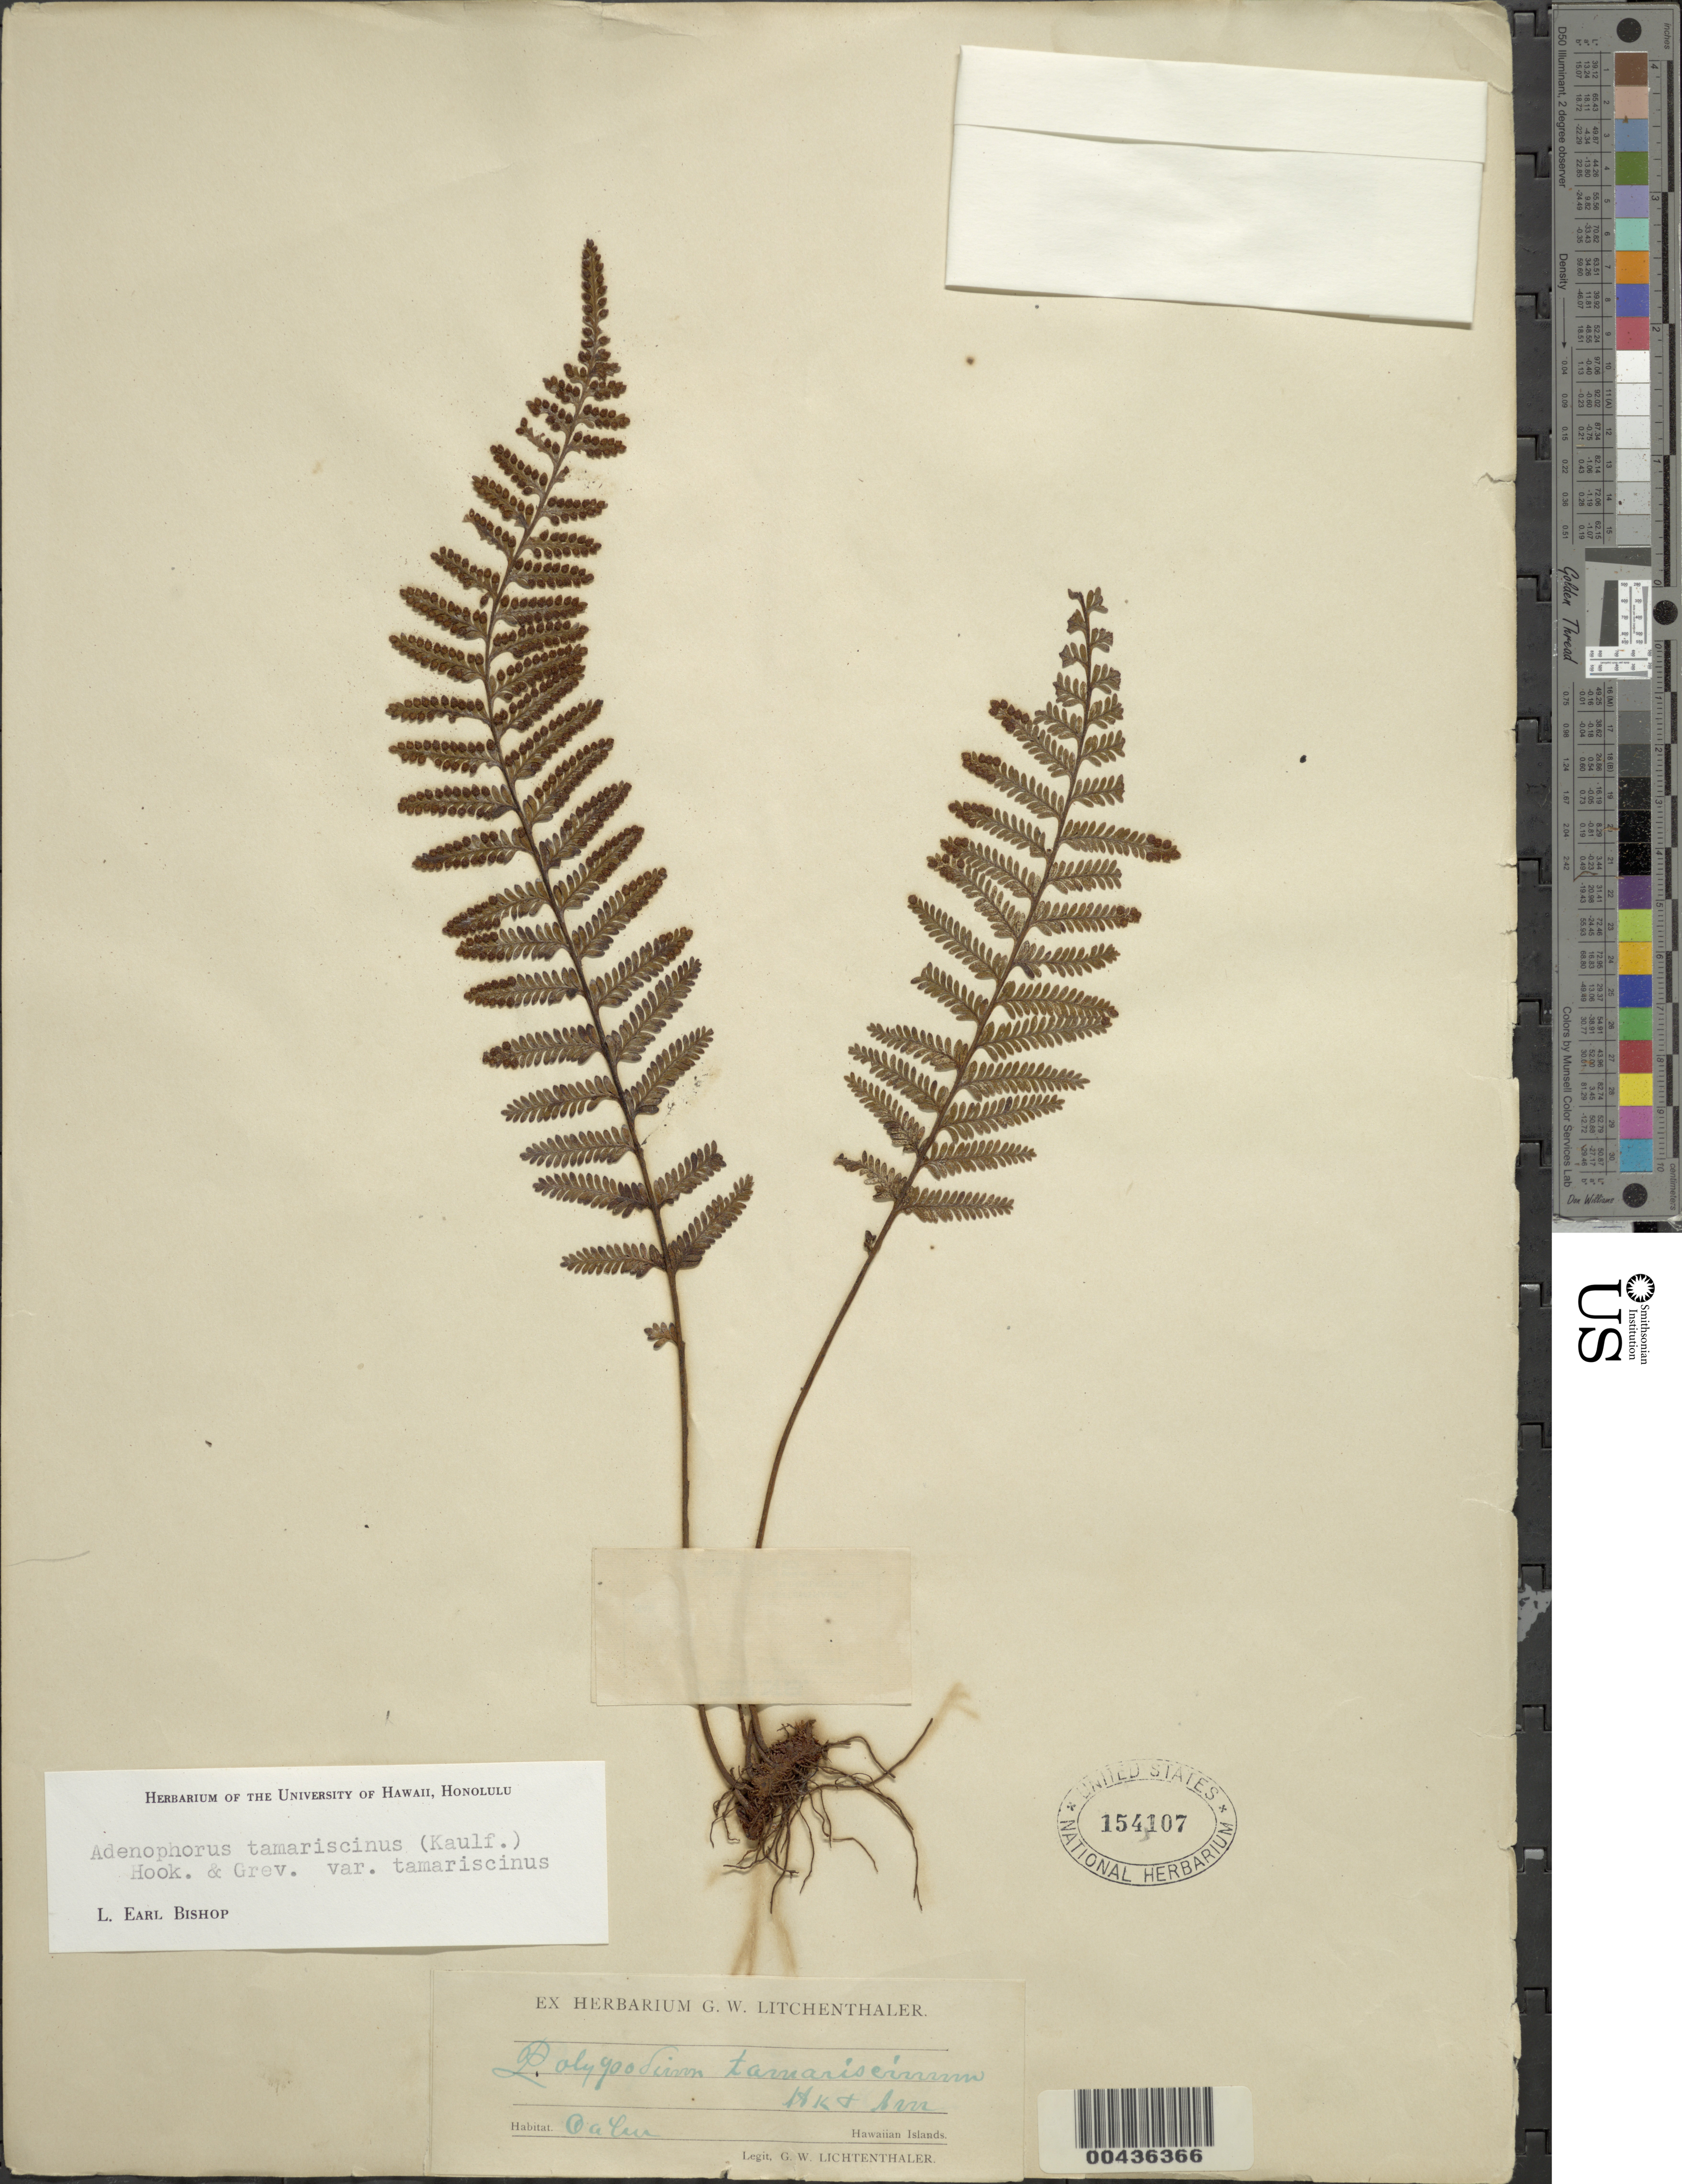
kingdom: Plantae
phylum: Tracheophyta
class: Polypodiopsida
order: Polypodiales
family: Polypodiaceae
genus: Adenophorus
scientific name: Adenophorus tamariscinus var. tamariscinus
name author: Hook. & Grev.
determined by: Bishop, L. E.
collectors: G. Lichtenthaler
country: United States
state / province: Hawaii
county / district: Kauai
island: Kaua'i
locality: Hawaiian Islands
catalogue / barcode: US 154107